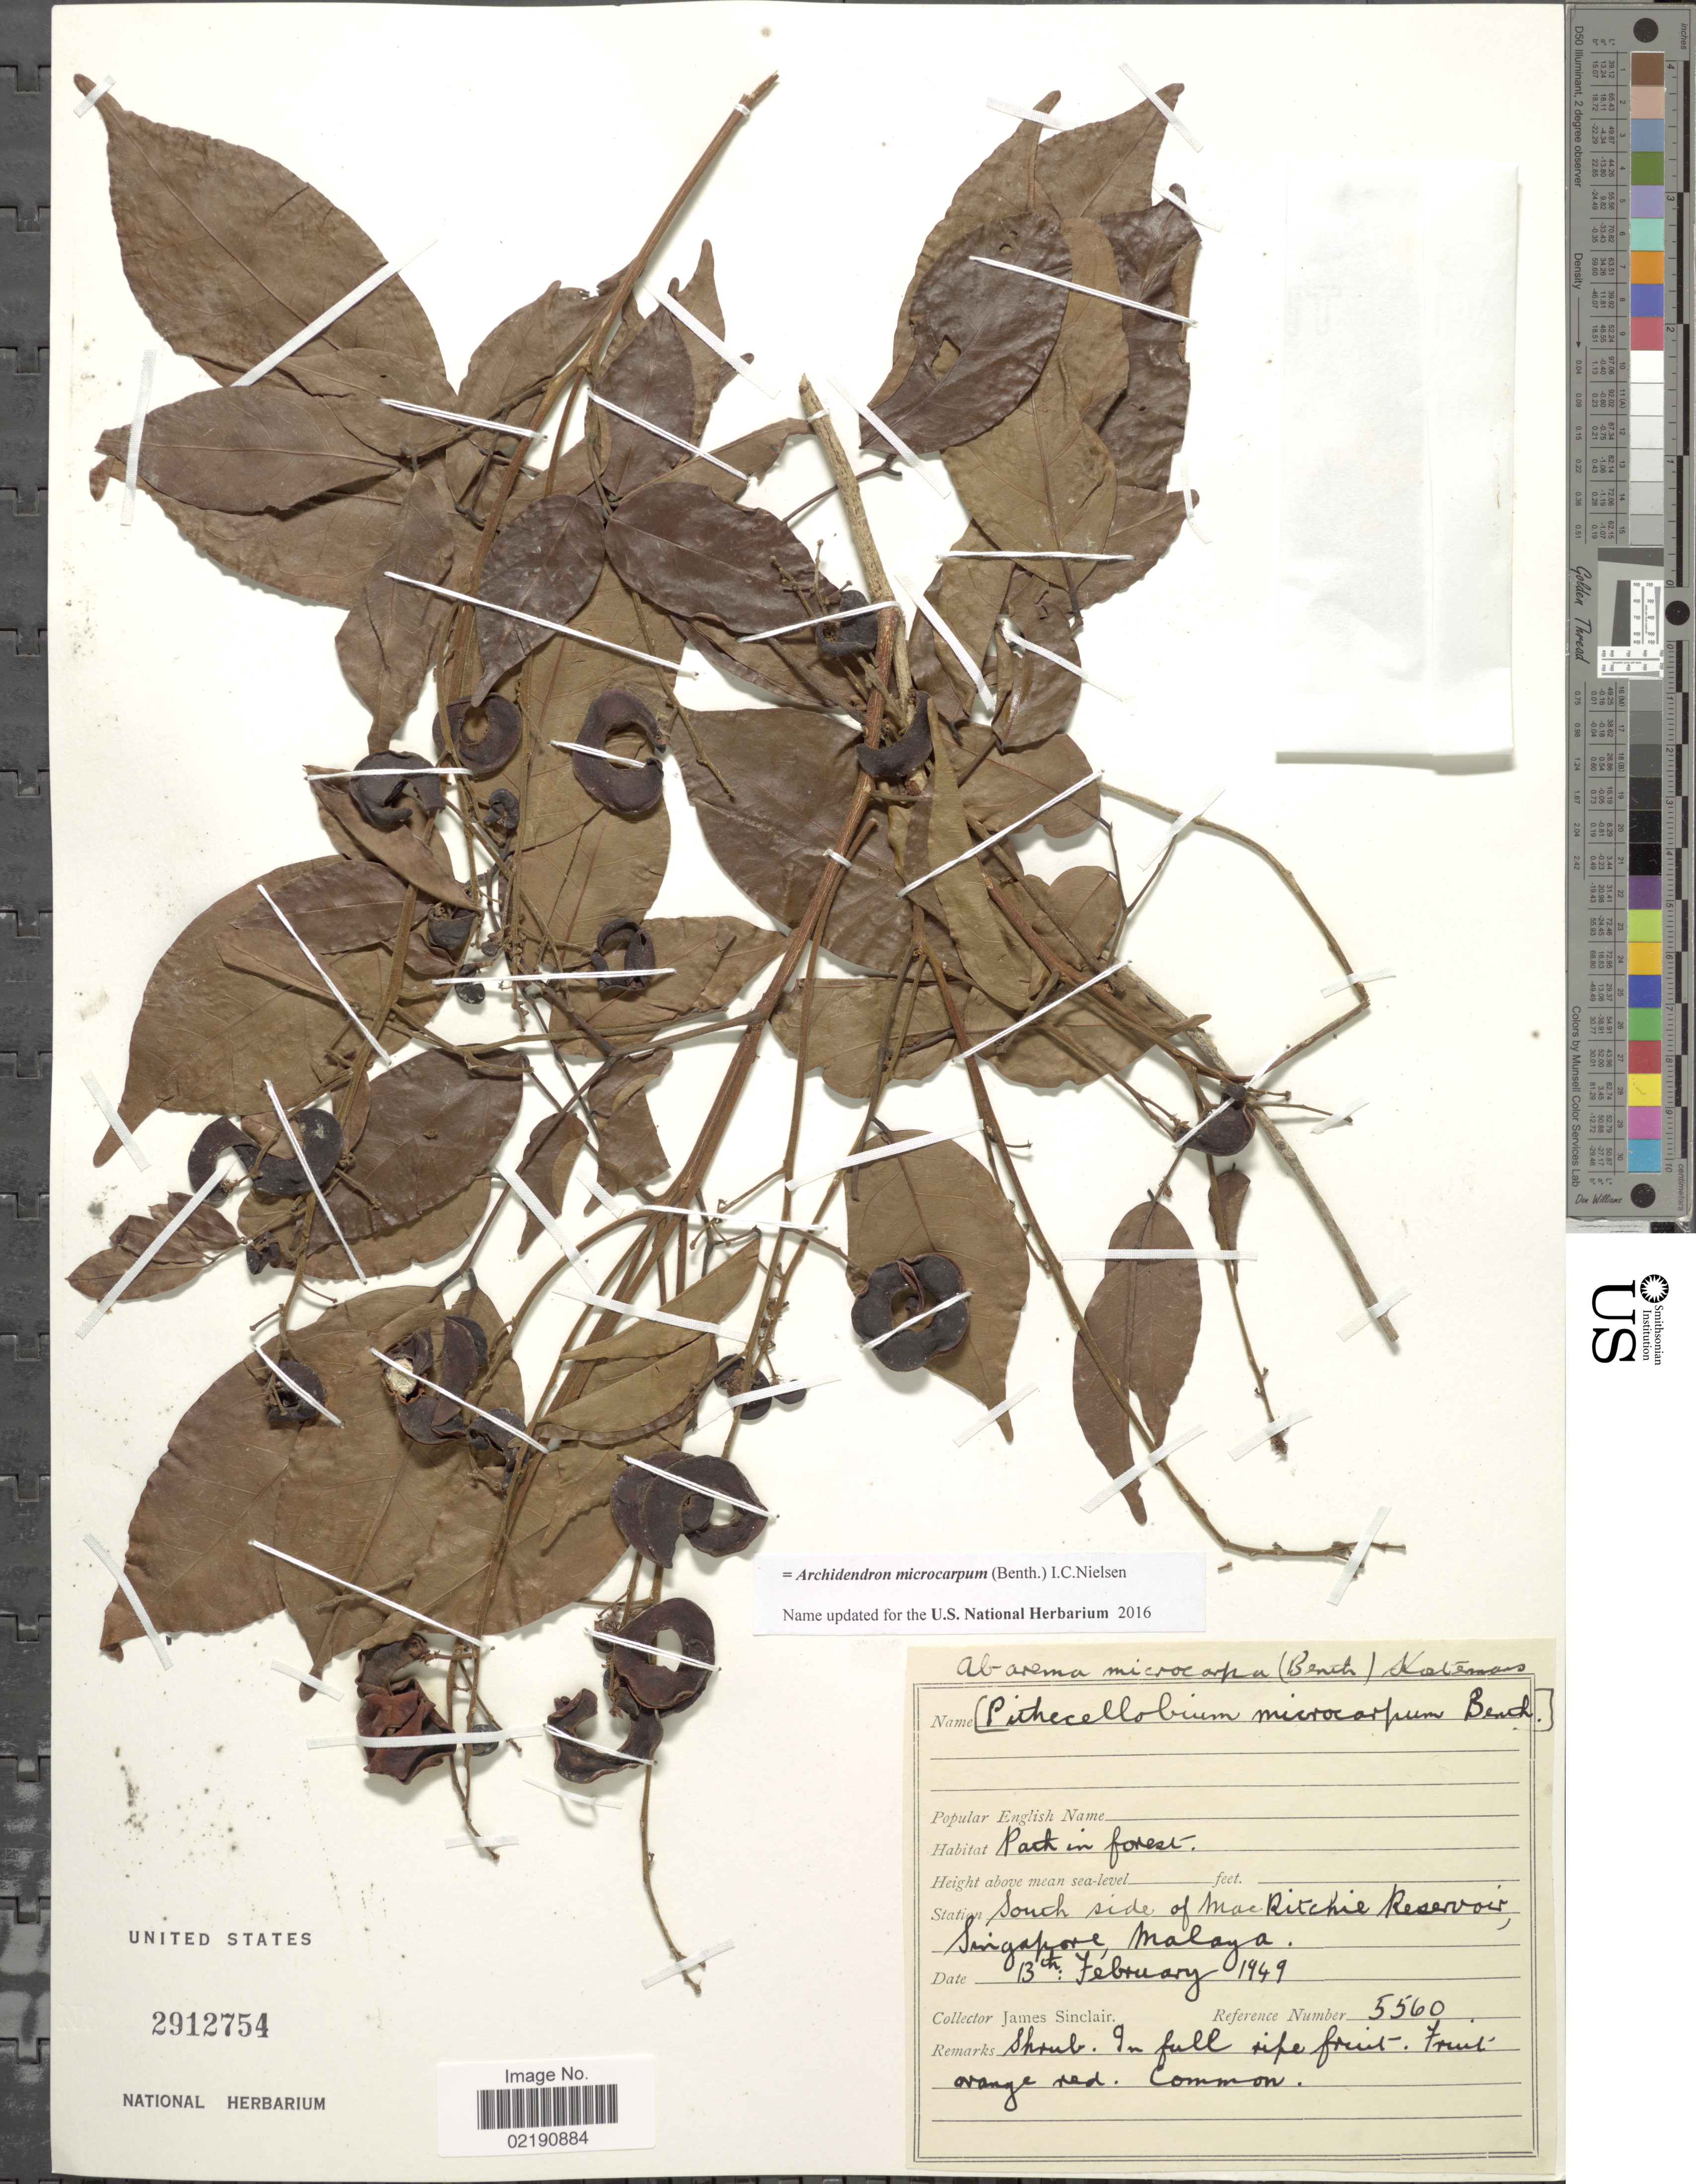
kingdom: Plantae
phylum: Tracheophyta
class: Magnoliopsida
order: Fabales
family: Fabaceae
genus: Archidendron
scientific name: Archidendron microcarpum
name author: (Benth.) I.C. Nielsen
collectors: J. Sinclair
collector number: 5560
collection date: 1949-02-13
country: Singapore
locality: Path in forest, south side of Mac. Ritchie Reservoir, Malaya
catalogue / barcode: US 2912754